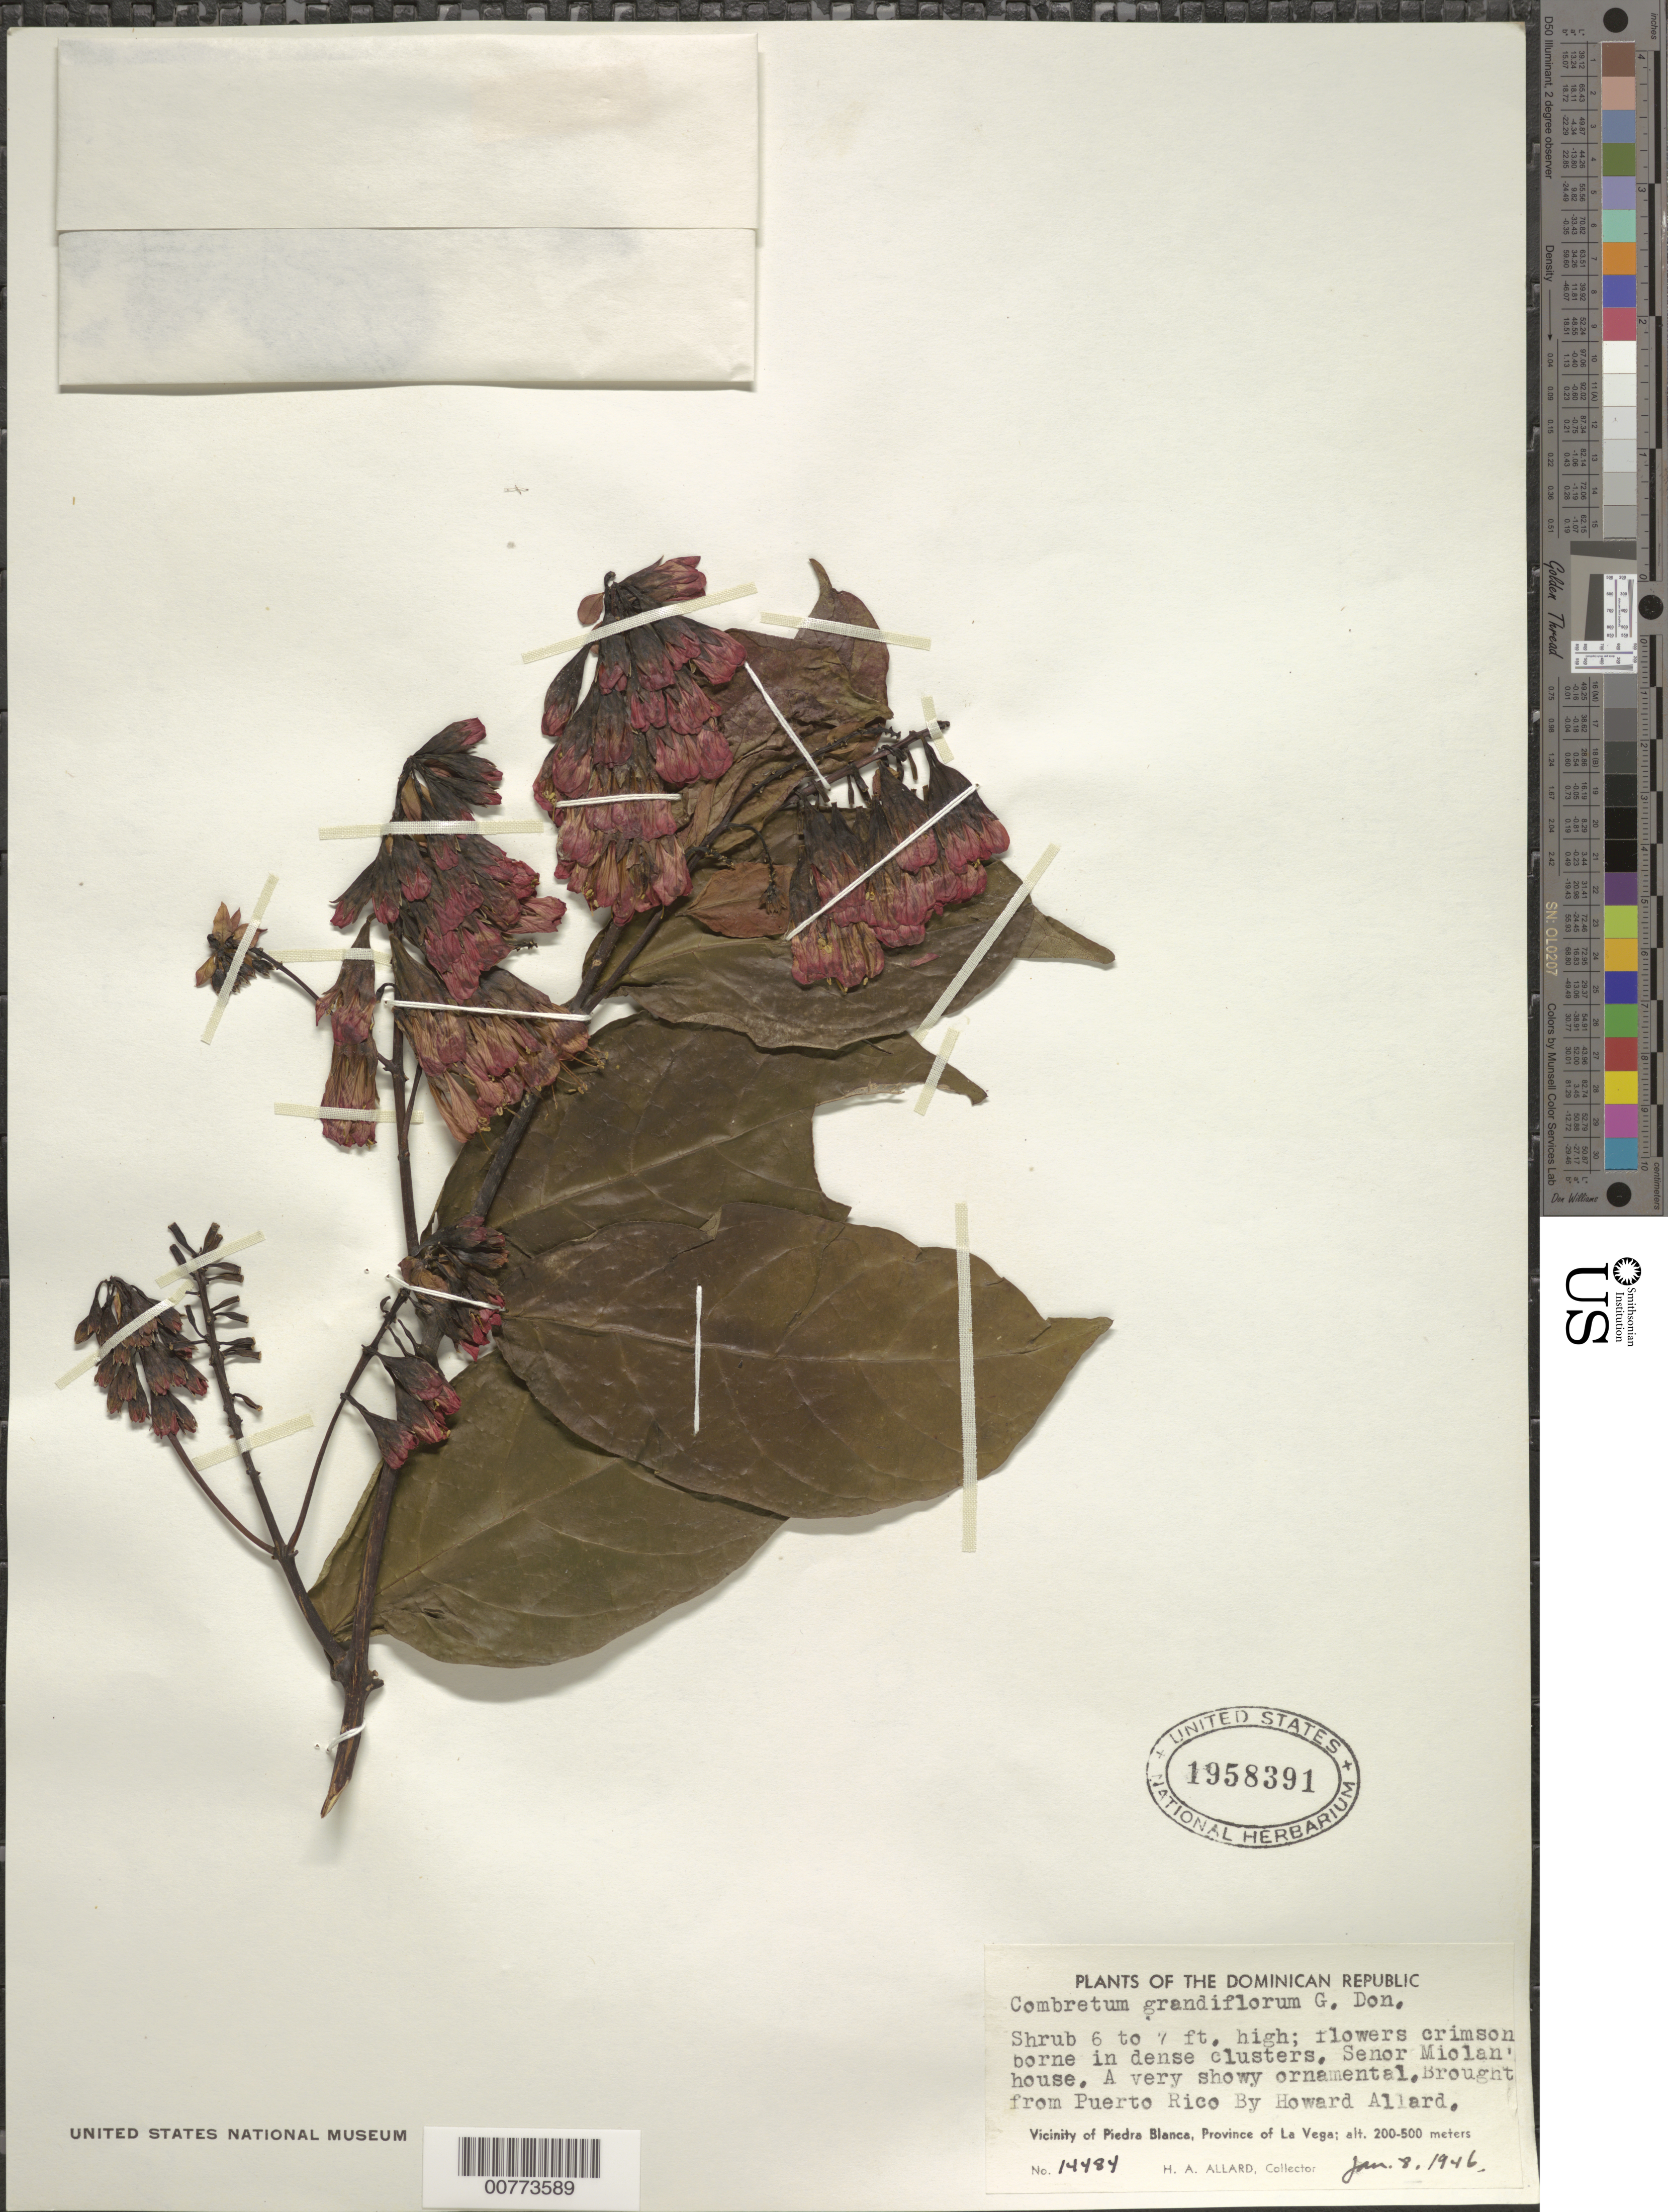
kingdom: Plantae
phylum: Tracheophyta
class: Magnoliopsida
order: Myrtales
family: Combretaceae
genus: Combretum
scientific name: Combretum grandiflorum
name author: G. Don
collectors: H. A. Allard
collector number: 14484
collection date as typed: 08 Jan 1946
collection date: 1946-01-08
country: Dominican Republic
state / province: La Vega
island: Hispaniola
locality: Vicinity of Piedra Blanca, Mr. Miolan' house.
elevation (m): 200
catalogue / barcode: US 1958391